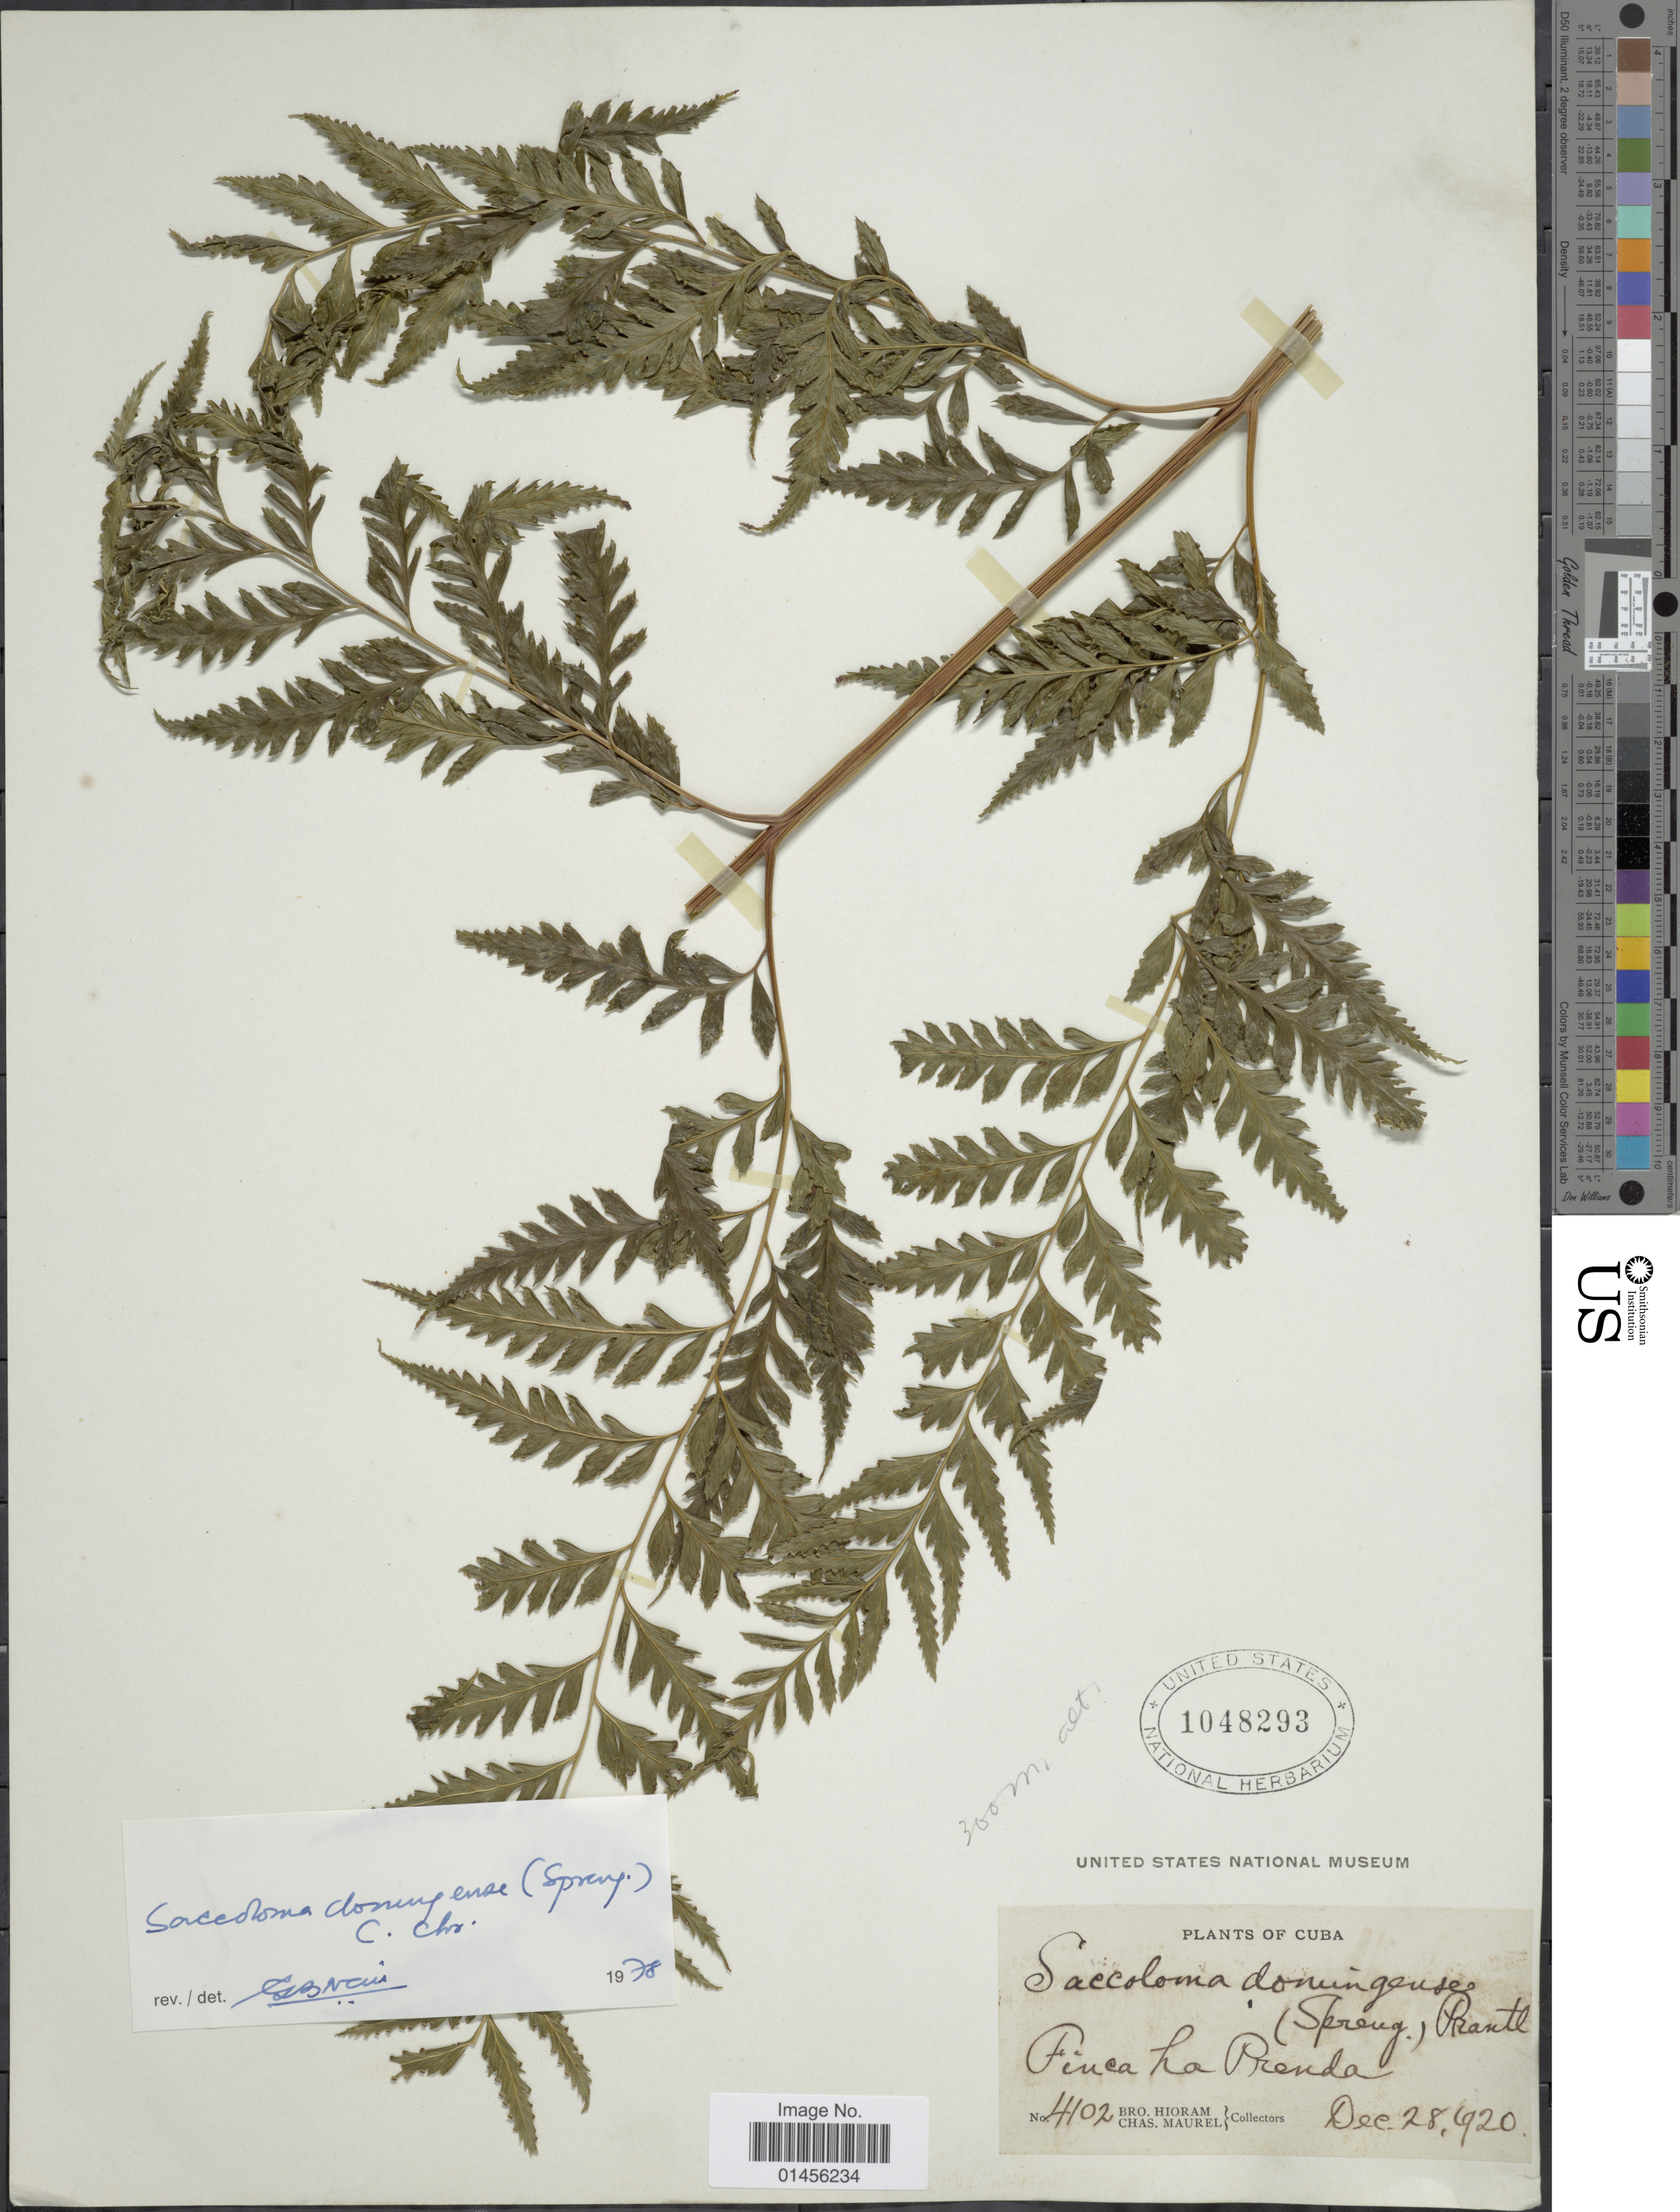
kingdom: Plantae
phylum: Tracheophyta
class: Polypodiopsida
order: Polypodiales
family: Saccolomataceae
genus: Saccoloma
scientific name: Saccoloma domingense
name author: (Spreng.) C. Chr.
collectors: Bro. Hioram & C. Maurel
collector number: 4102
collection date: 1920-12-28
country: Cuba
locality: Finca La Prenda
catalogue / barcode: US 1048293